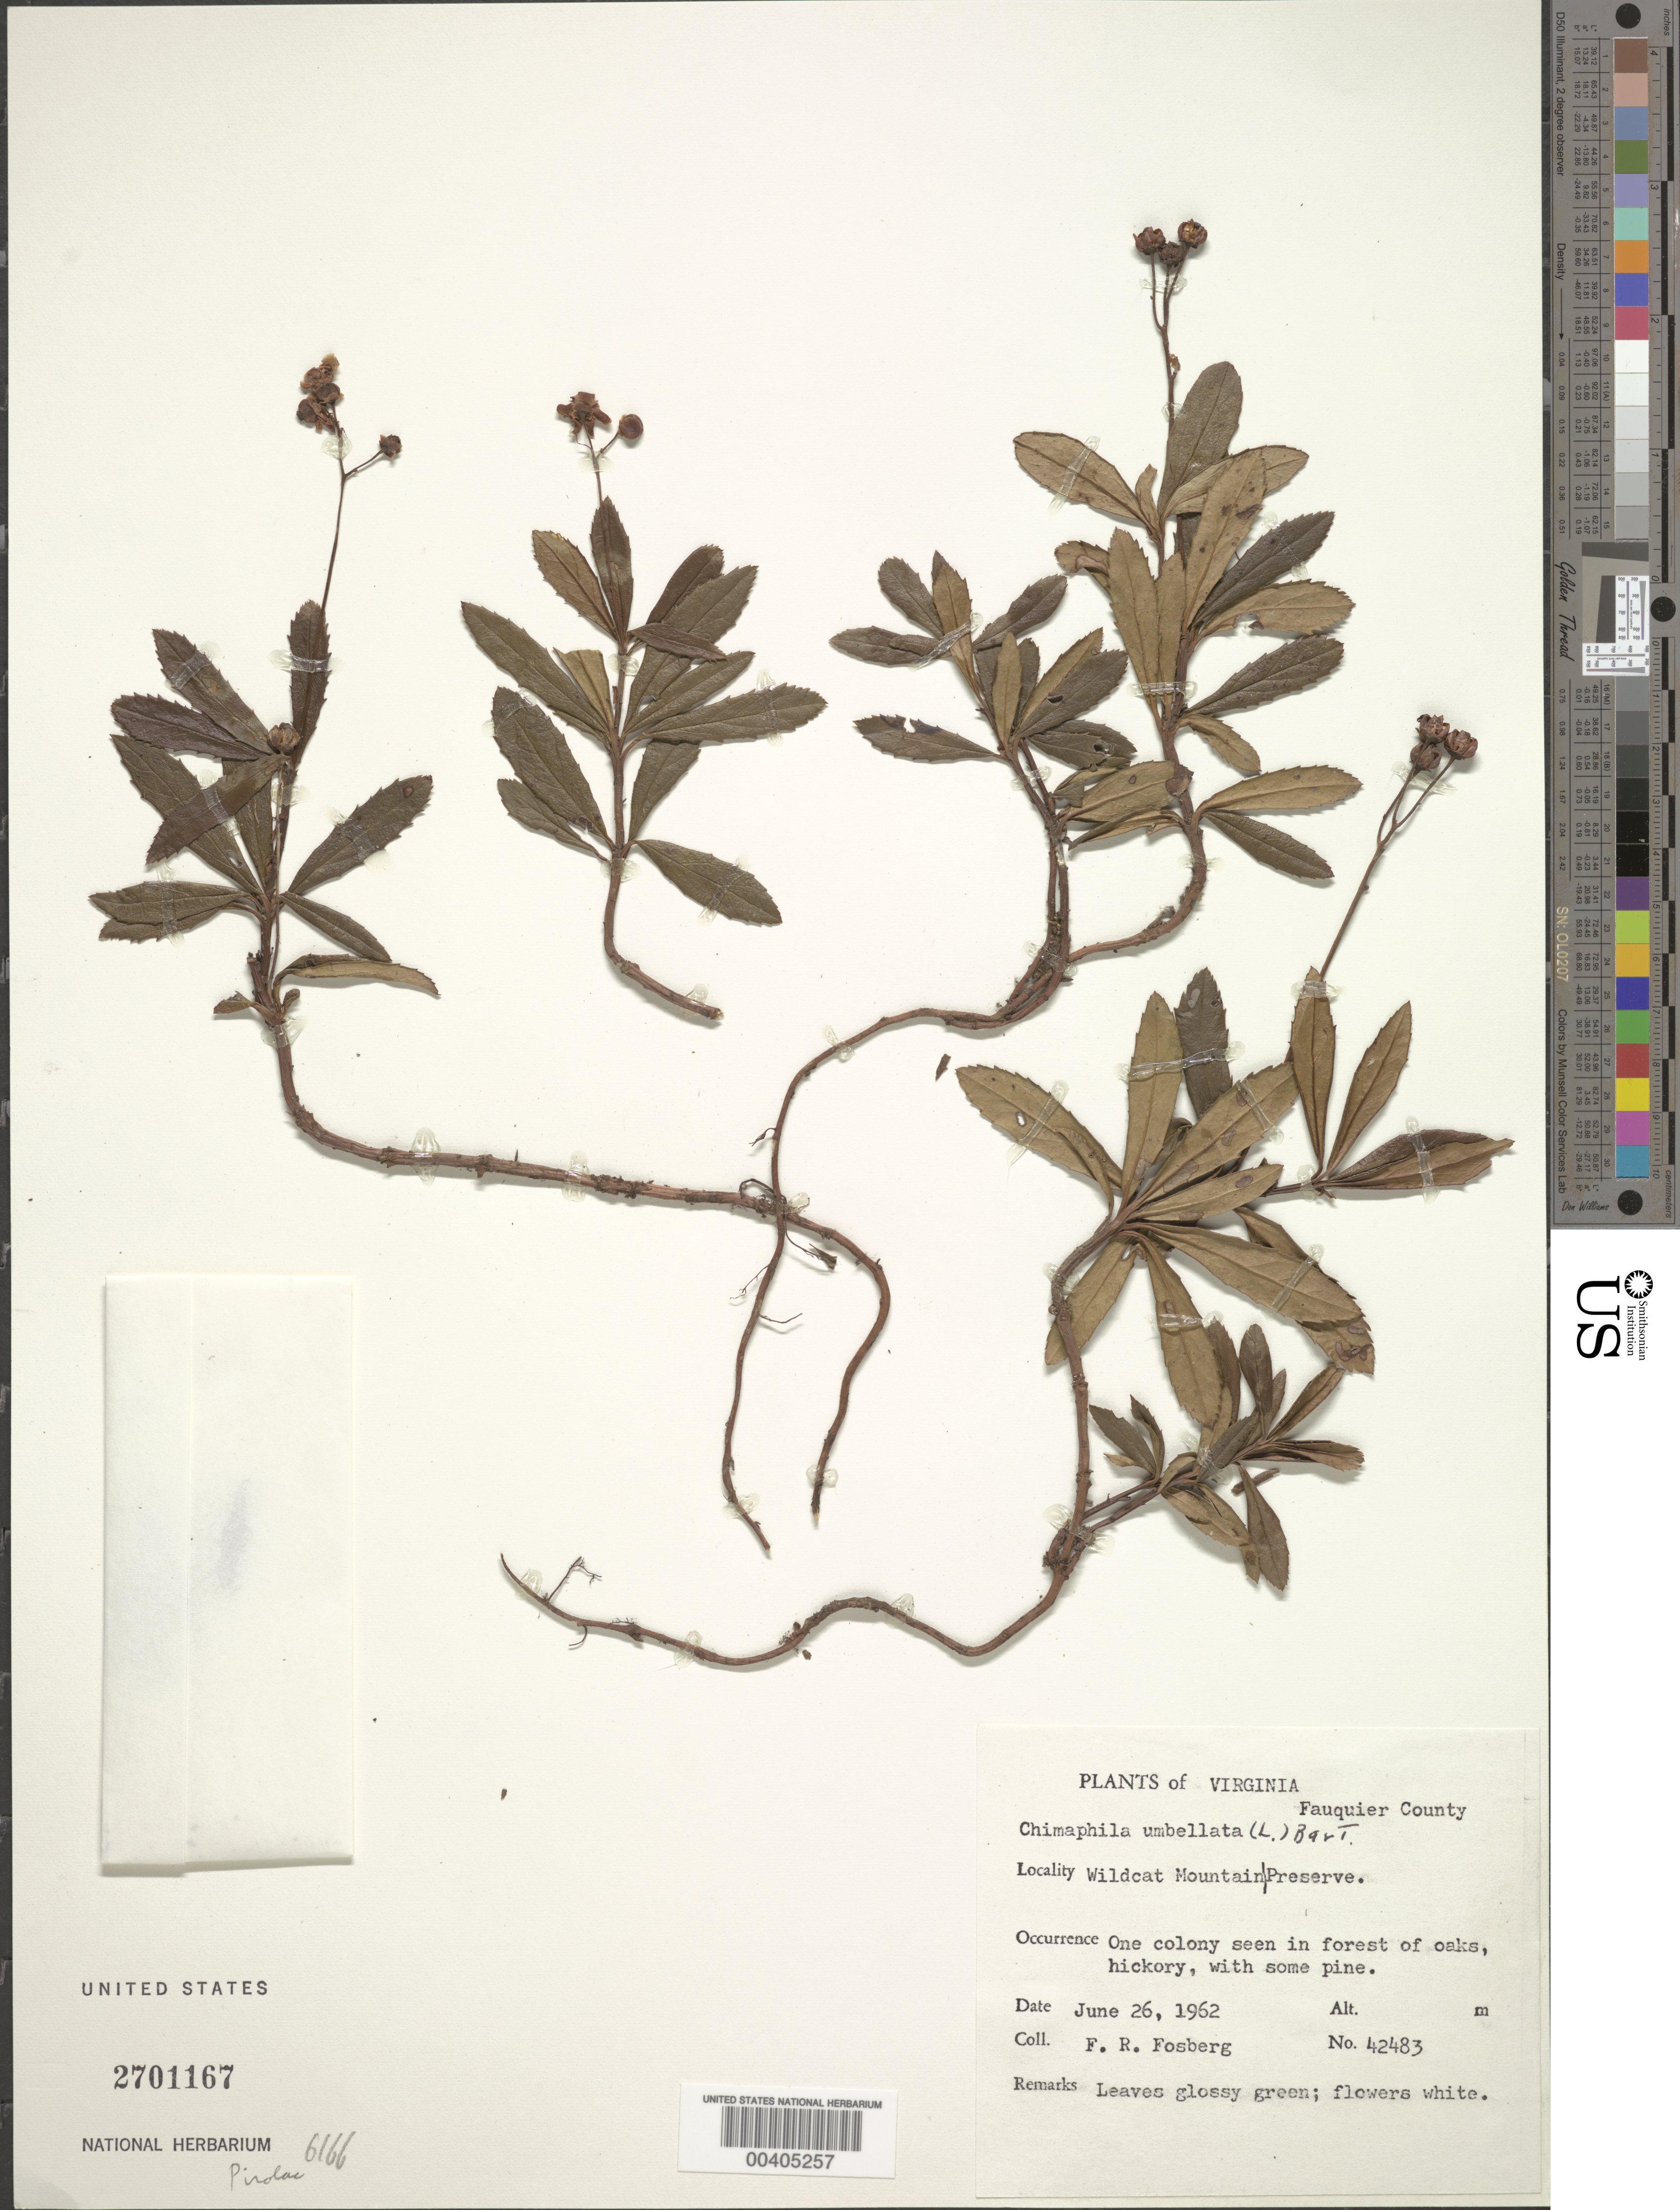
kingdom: Plantae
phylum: Tracheophyta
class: Magnoliopsida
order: Ericales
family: Ericaceae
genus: Chimaphila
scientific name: Chimaphila umbellata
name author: (L.) W.P.C. Barton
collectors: F. R. Fosberg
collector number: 42483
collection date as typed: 26 Jun 1962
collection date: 1962-06-26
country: United States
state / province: Virginia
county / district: Fauquier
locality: Wildcat Mountain Preserve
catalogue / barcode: US 2701167